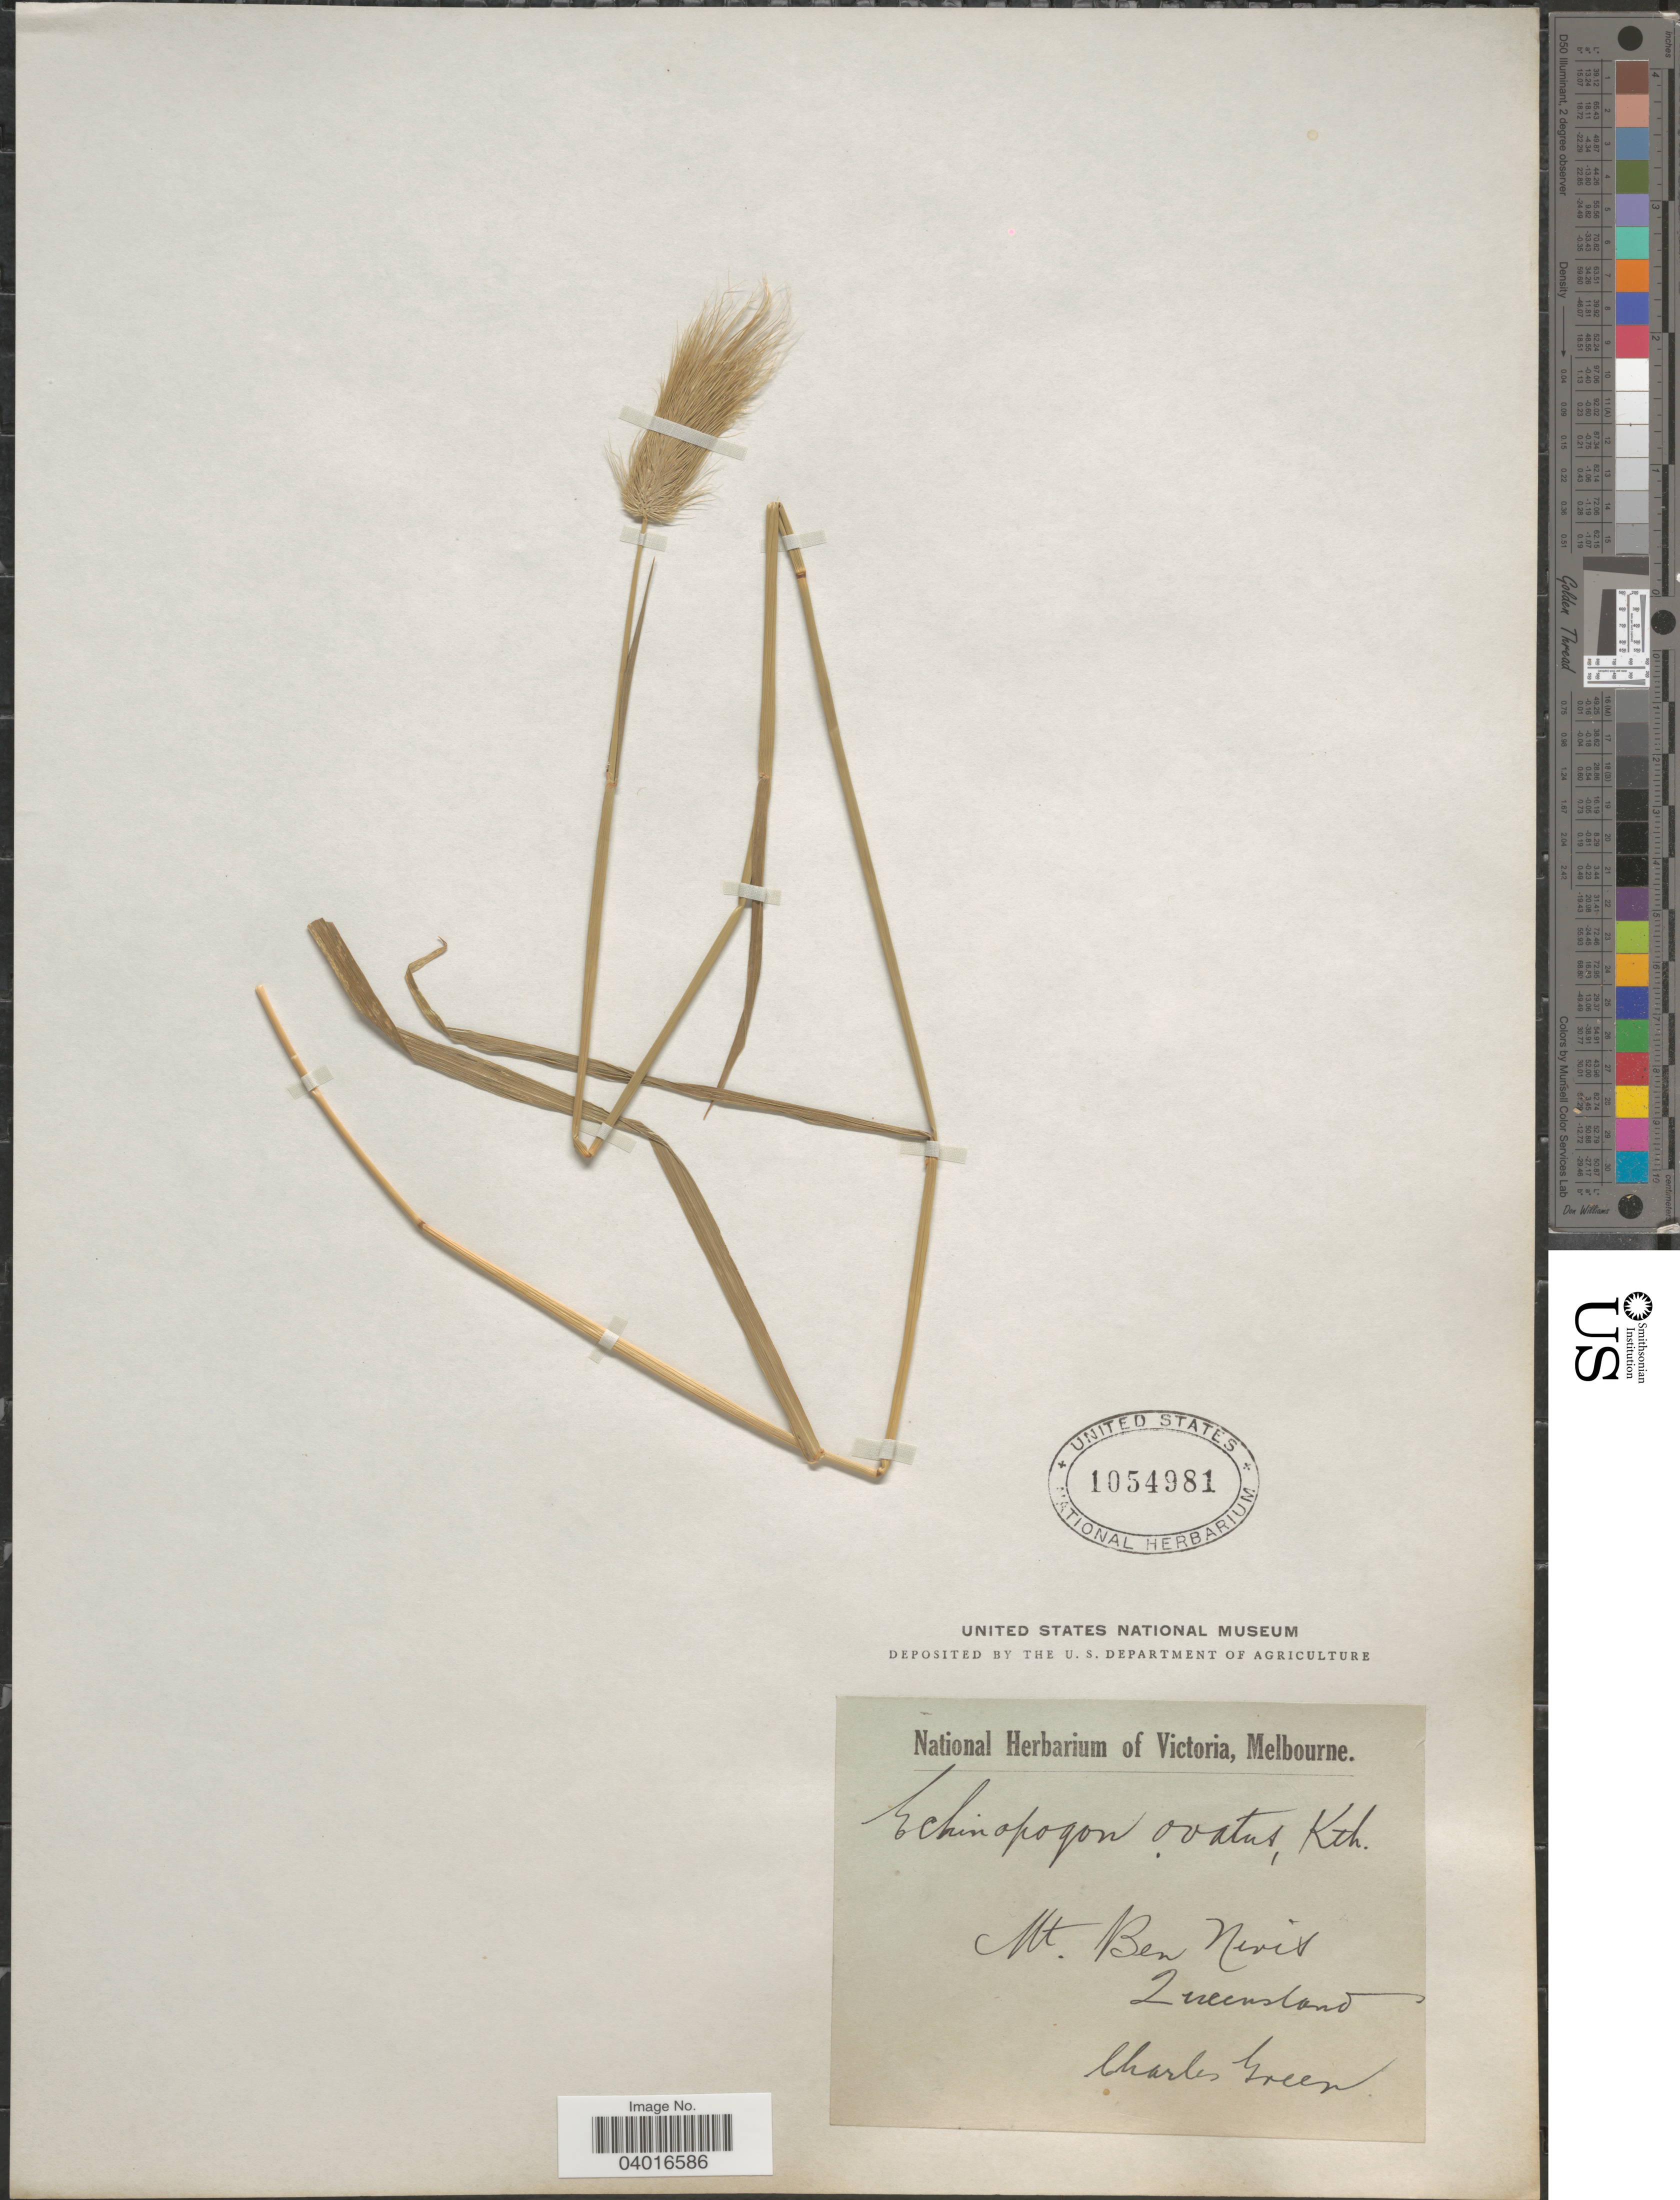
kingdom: Plantae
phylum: Tracheophyta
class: Liliopsida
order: Poales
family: Poaceae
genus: Echinopogon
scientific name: Echinopogon ovatus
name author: (G. Forst.) P. Beauv.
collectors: C. Green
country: Australia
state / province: Queensland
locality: Mt. Ben Nevis.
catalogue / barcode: US 1054981